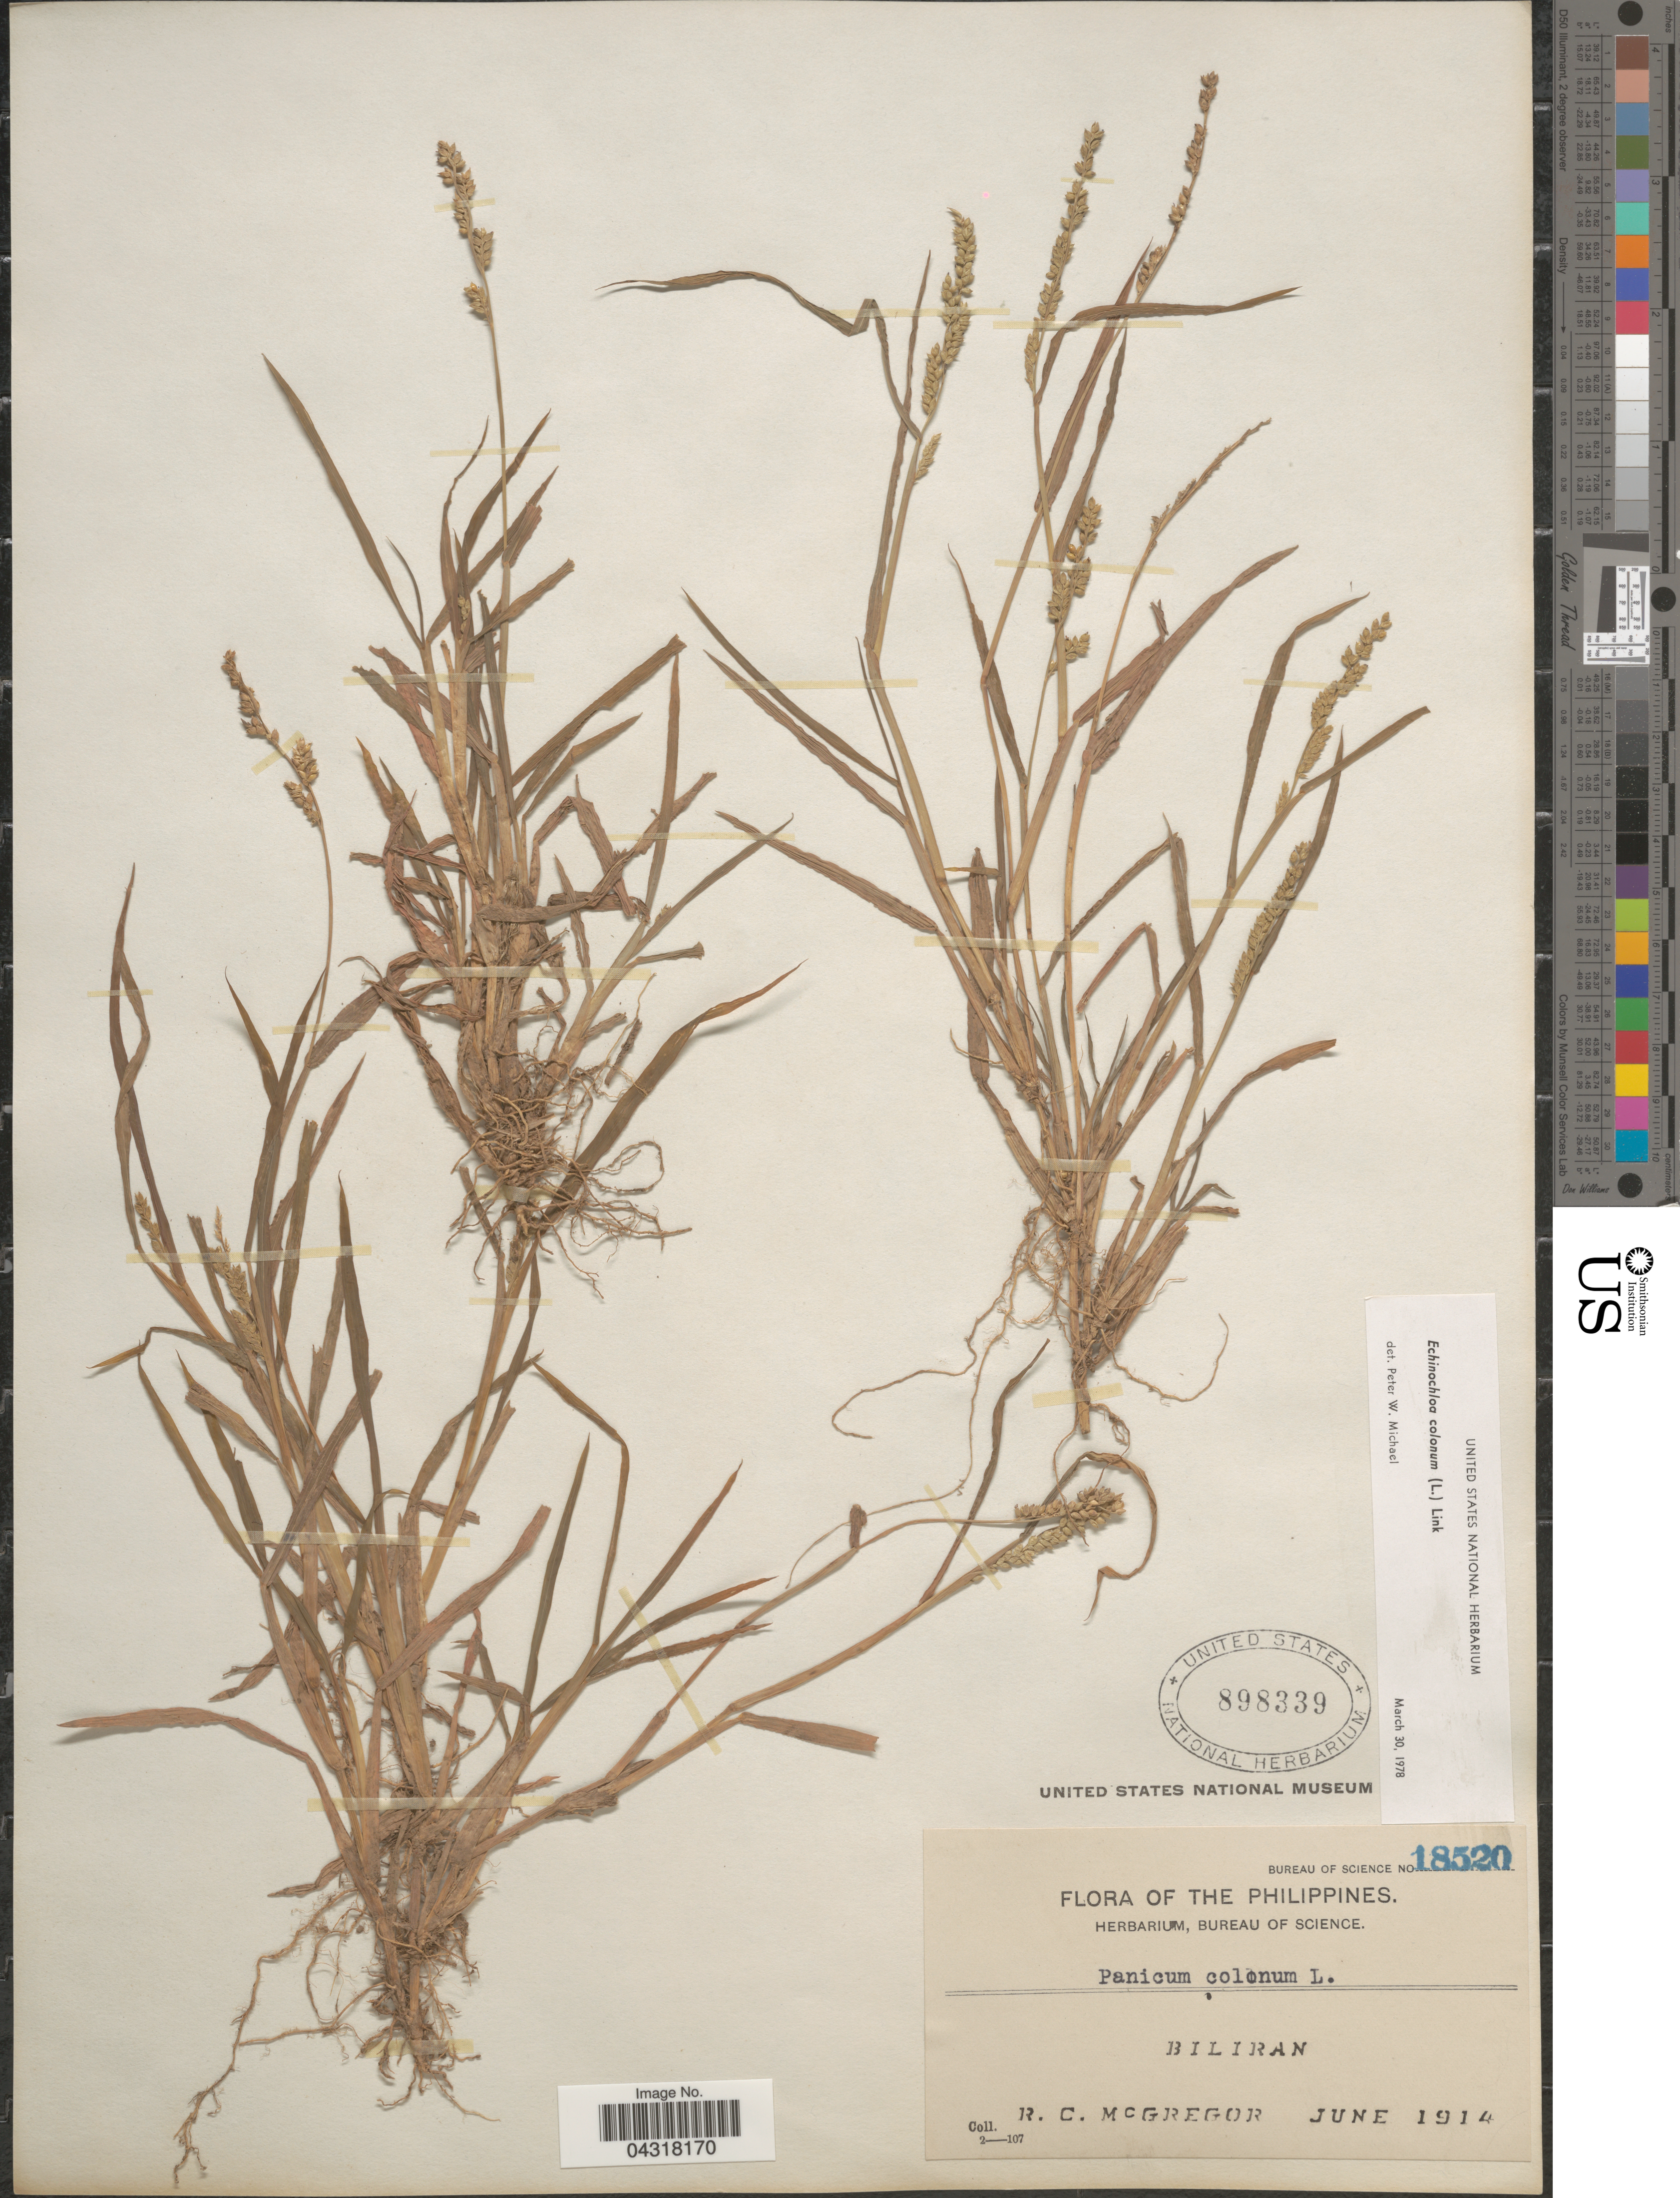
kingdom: Plantae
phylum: Tracheophyta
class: Liliopsida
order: Poales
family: Poaceae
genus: Echinochloa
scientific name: Echinochloa colona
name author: (L.) Link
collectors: R. C. McGregor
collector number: Bureau of Science 18520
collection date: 1914-06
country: Philippines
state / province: Eastern Visayas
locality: Biliran.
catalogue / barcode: US 898339